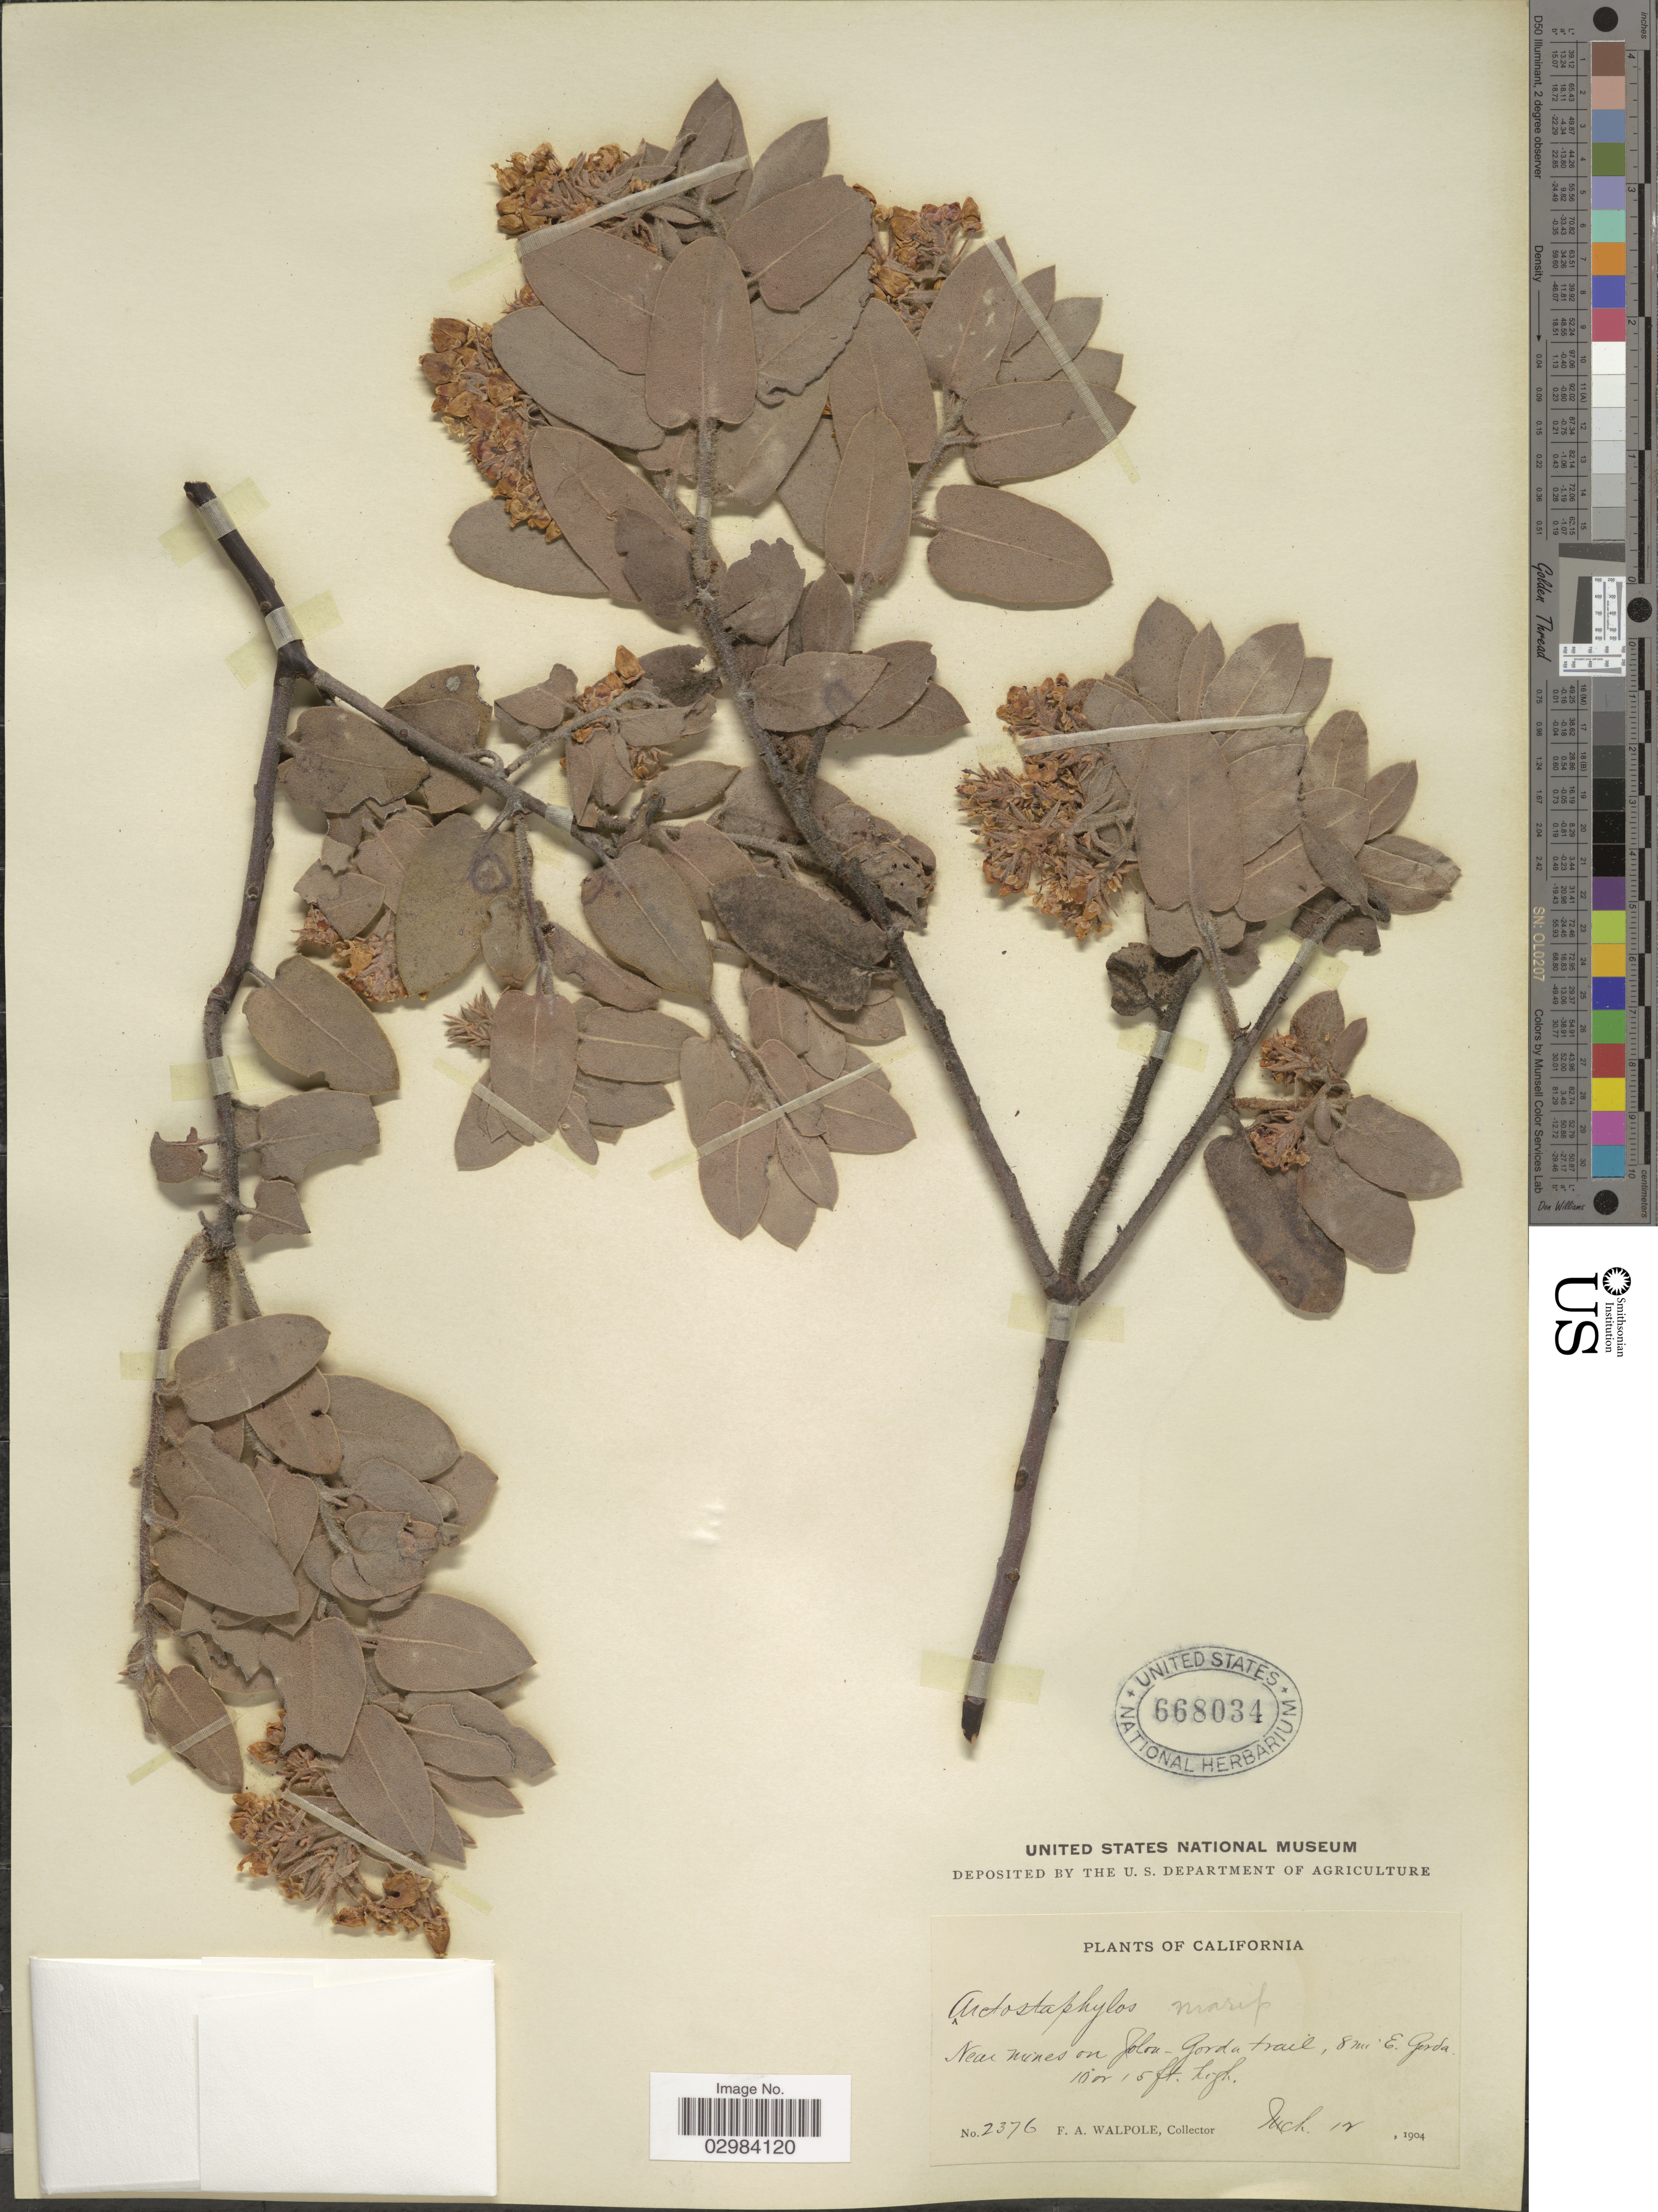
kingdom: Plantae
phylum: Tracheophyta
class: Magnoliopsida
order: Ericales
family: Ericaceae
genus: Arctostaphylos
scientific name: Arctostaphylos mariposa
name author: Dudley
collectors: F. Walpole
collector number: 2376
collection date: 1904-03-12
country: United States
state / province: California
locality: Near mines on Jolon-Gorda trail, 8 mi. E. Gorda.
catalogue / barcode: US 668034